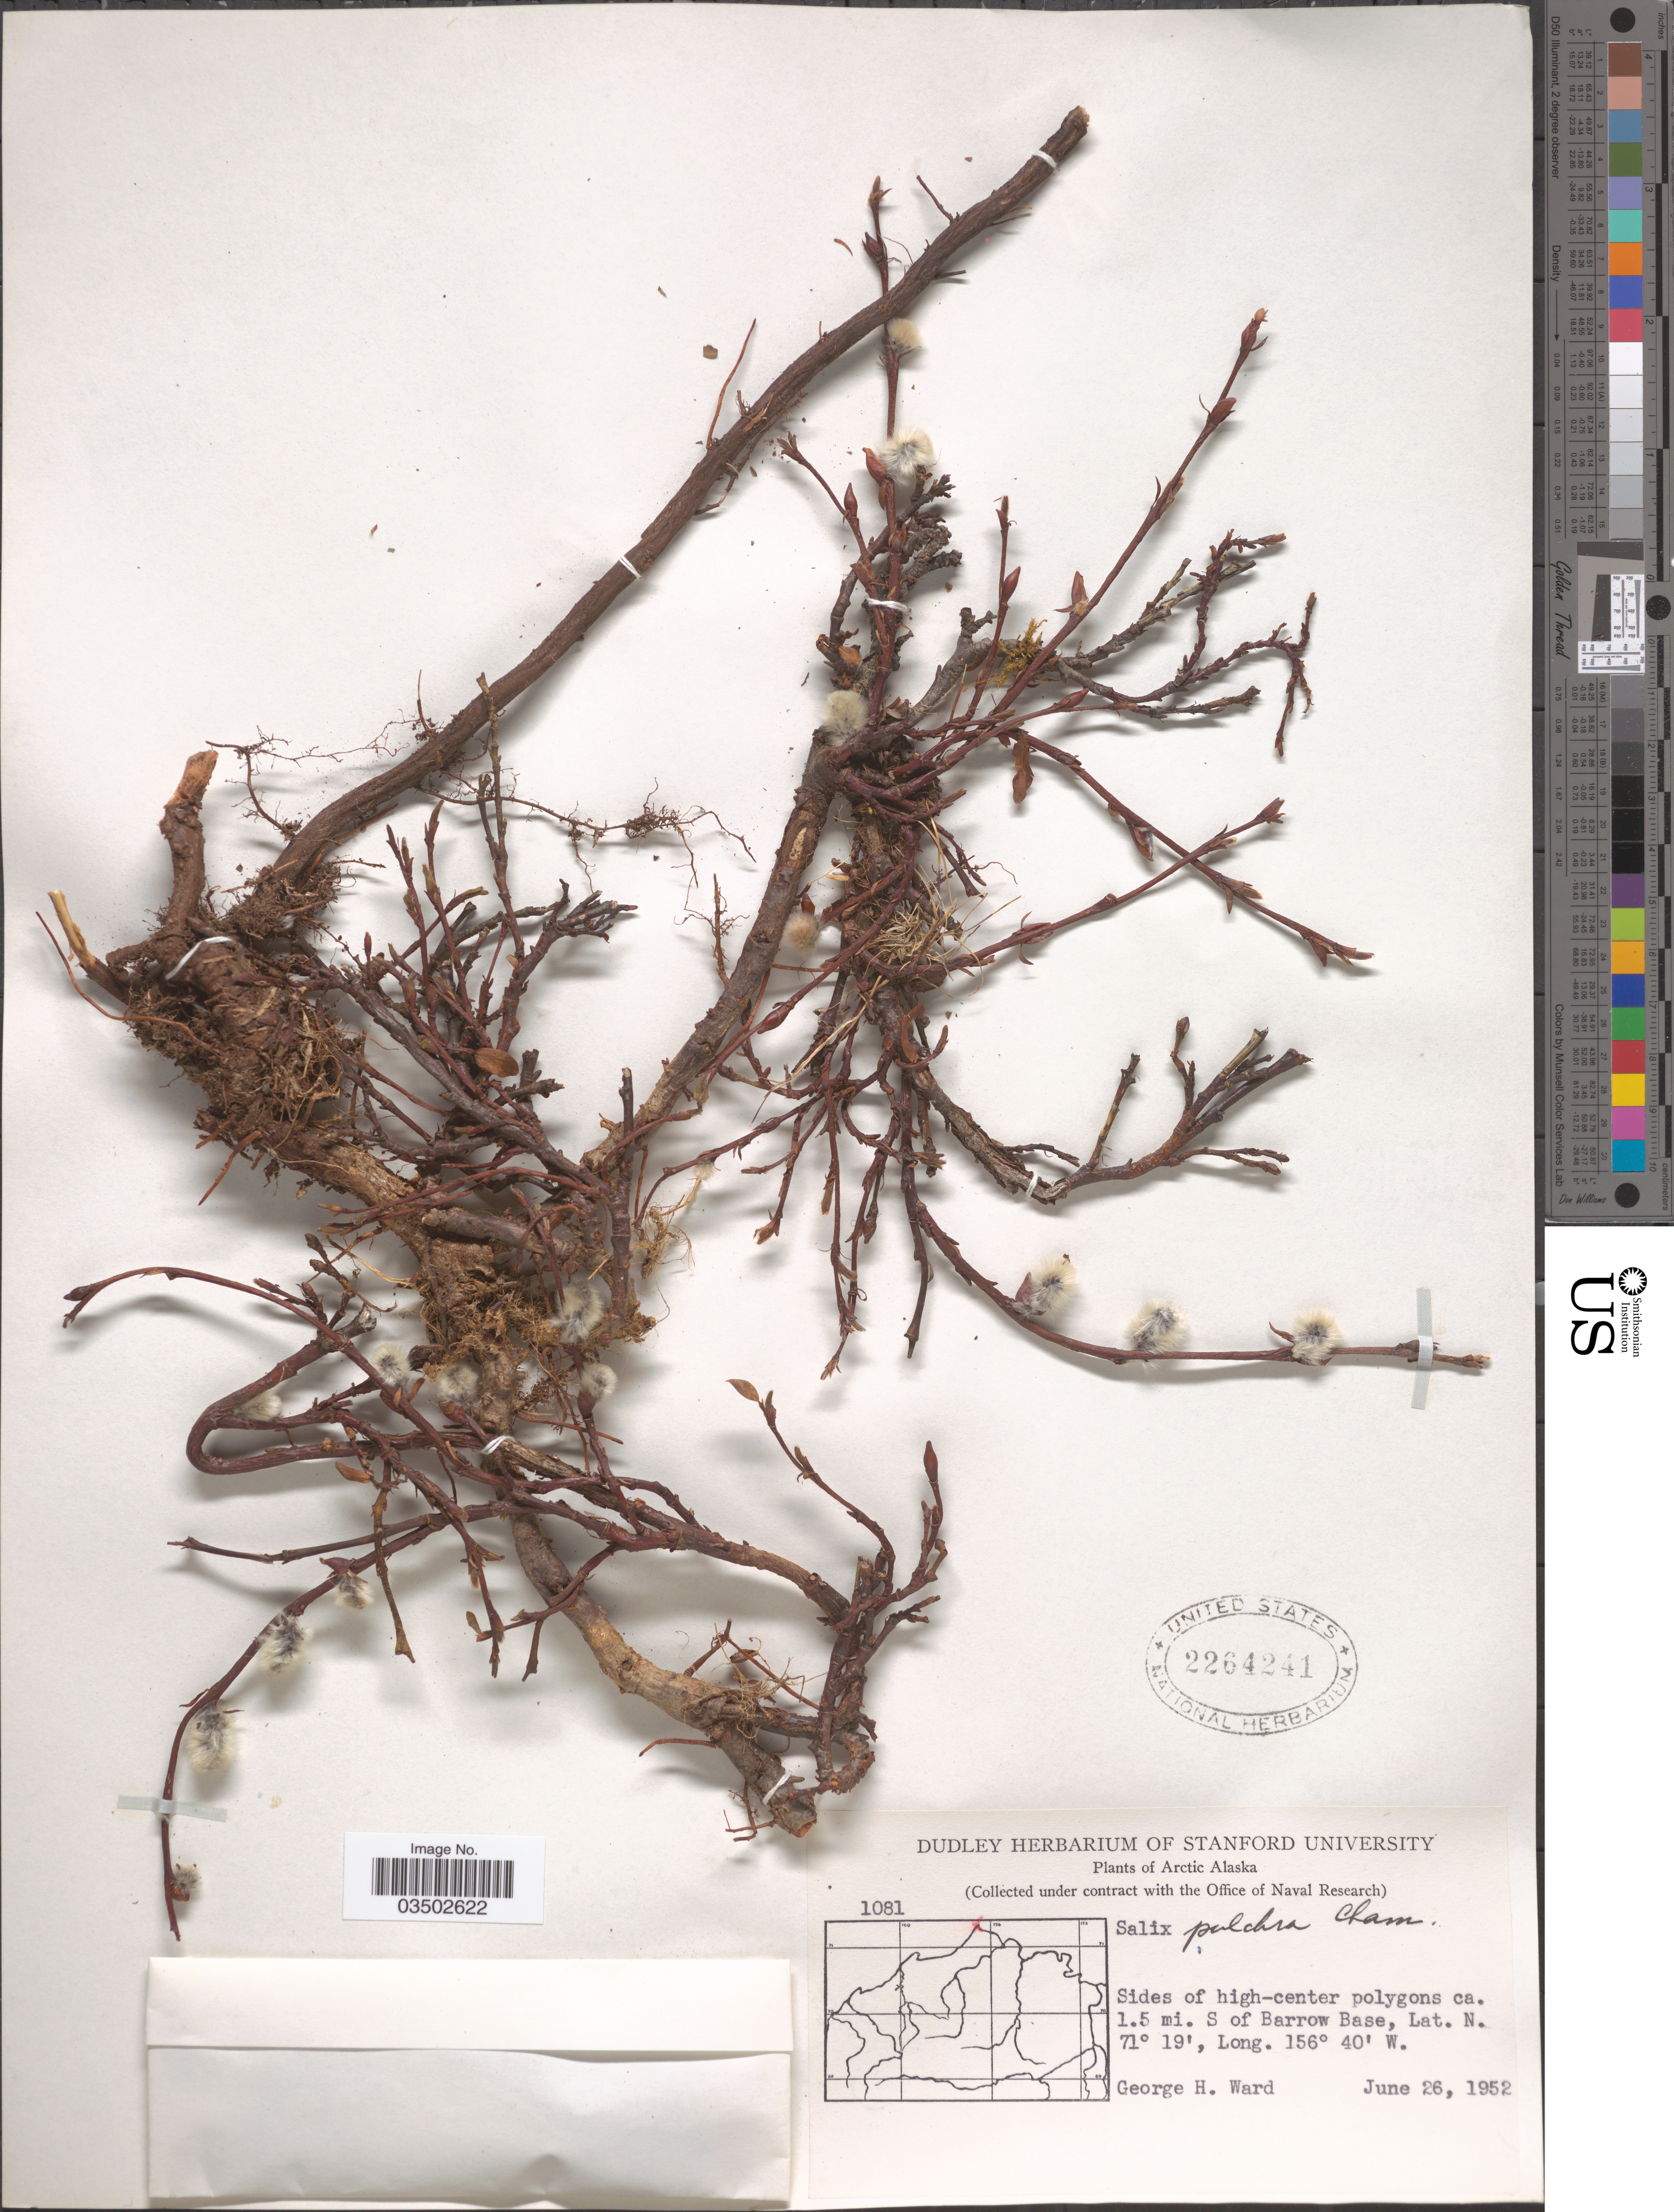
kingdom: Plantae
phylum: Tracheophyta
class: Magnoliopsida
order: Malpighiales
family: Salicaceae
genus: Salix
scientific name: Salix pulchra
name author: Cham.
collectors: G. H. Ward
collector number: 1081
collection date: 1952-06-26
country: United States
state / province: Alaska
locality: Arctic Alaska. Sides of high-center polygons ca. 1.5 mi. S of Barrow Base.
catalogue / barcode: US 2264241